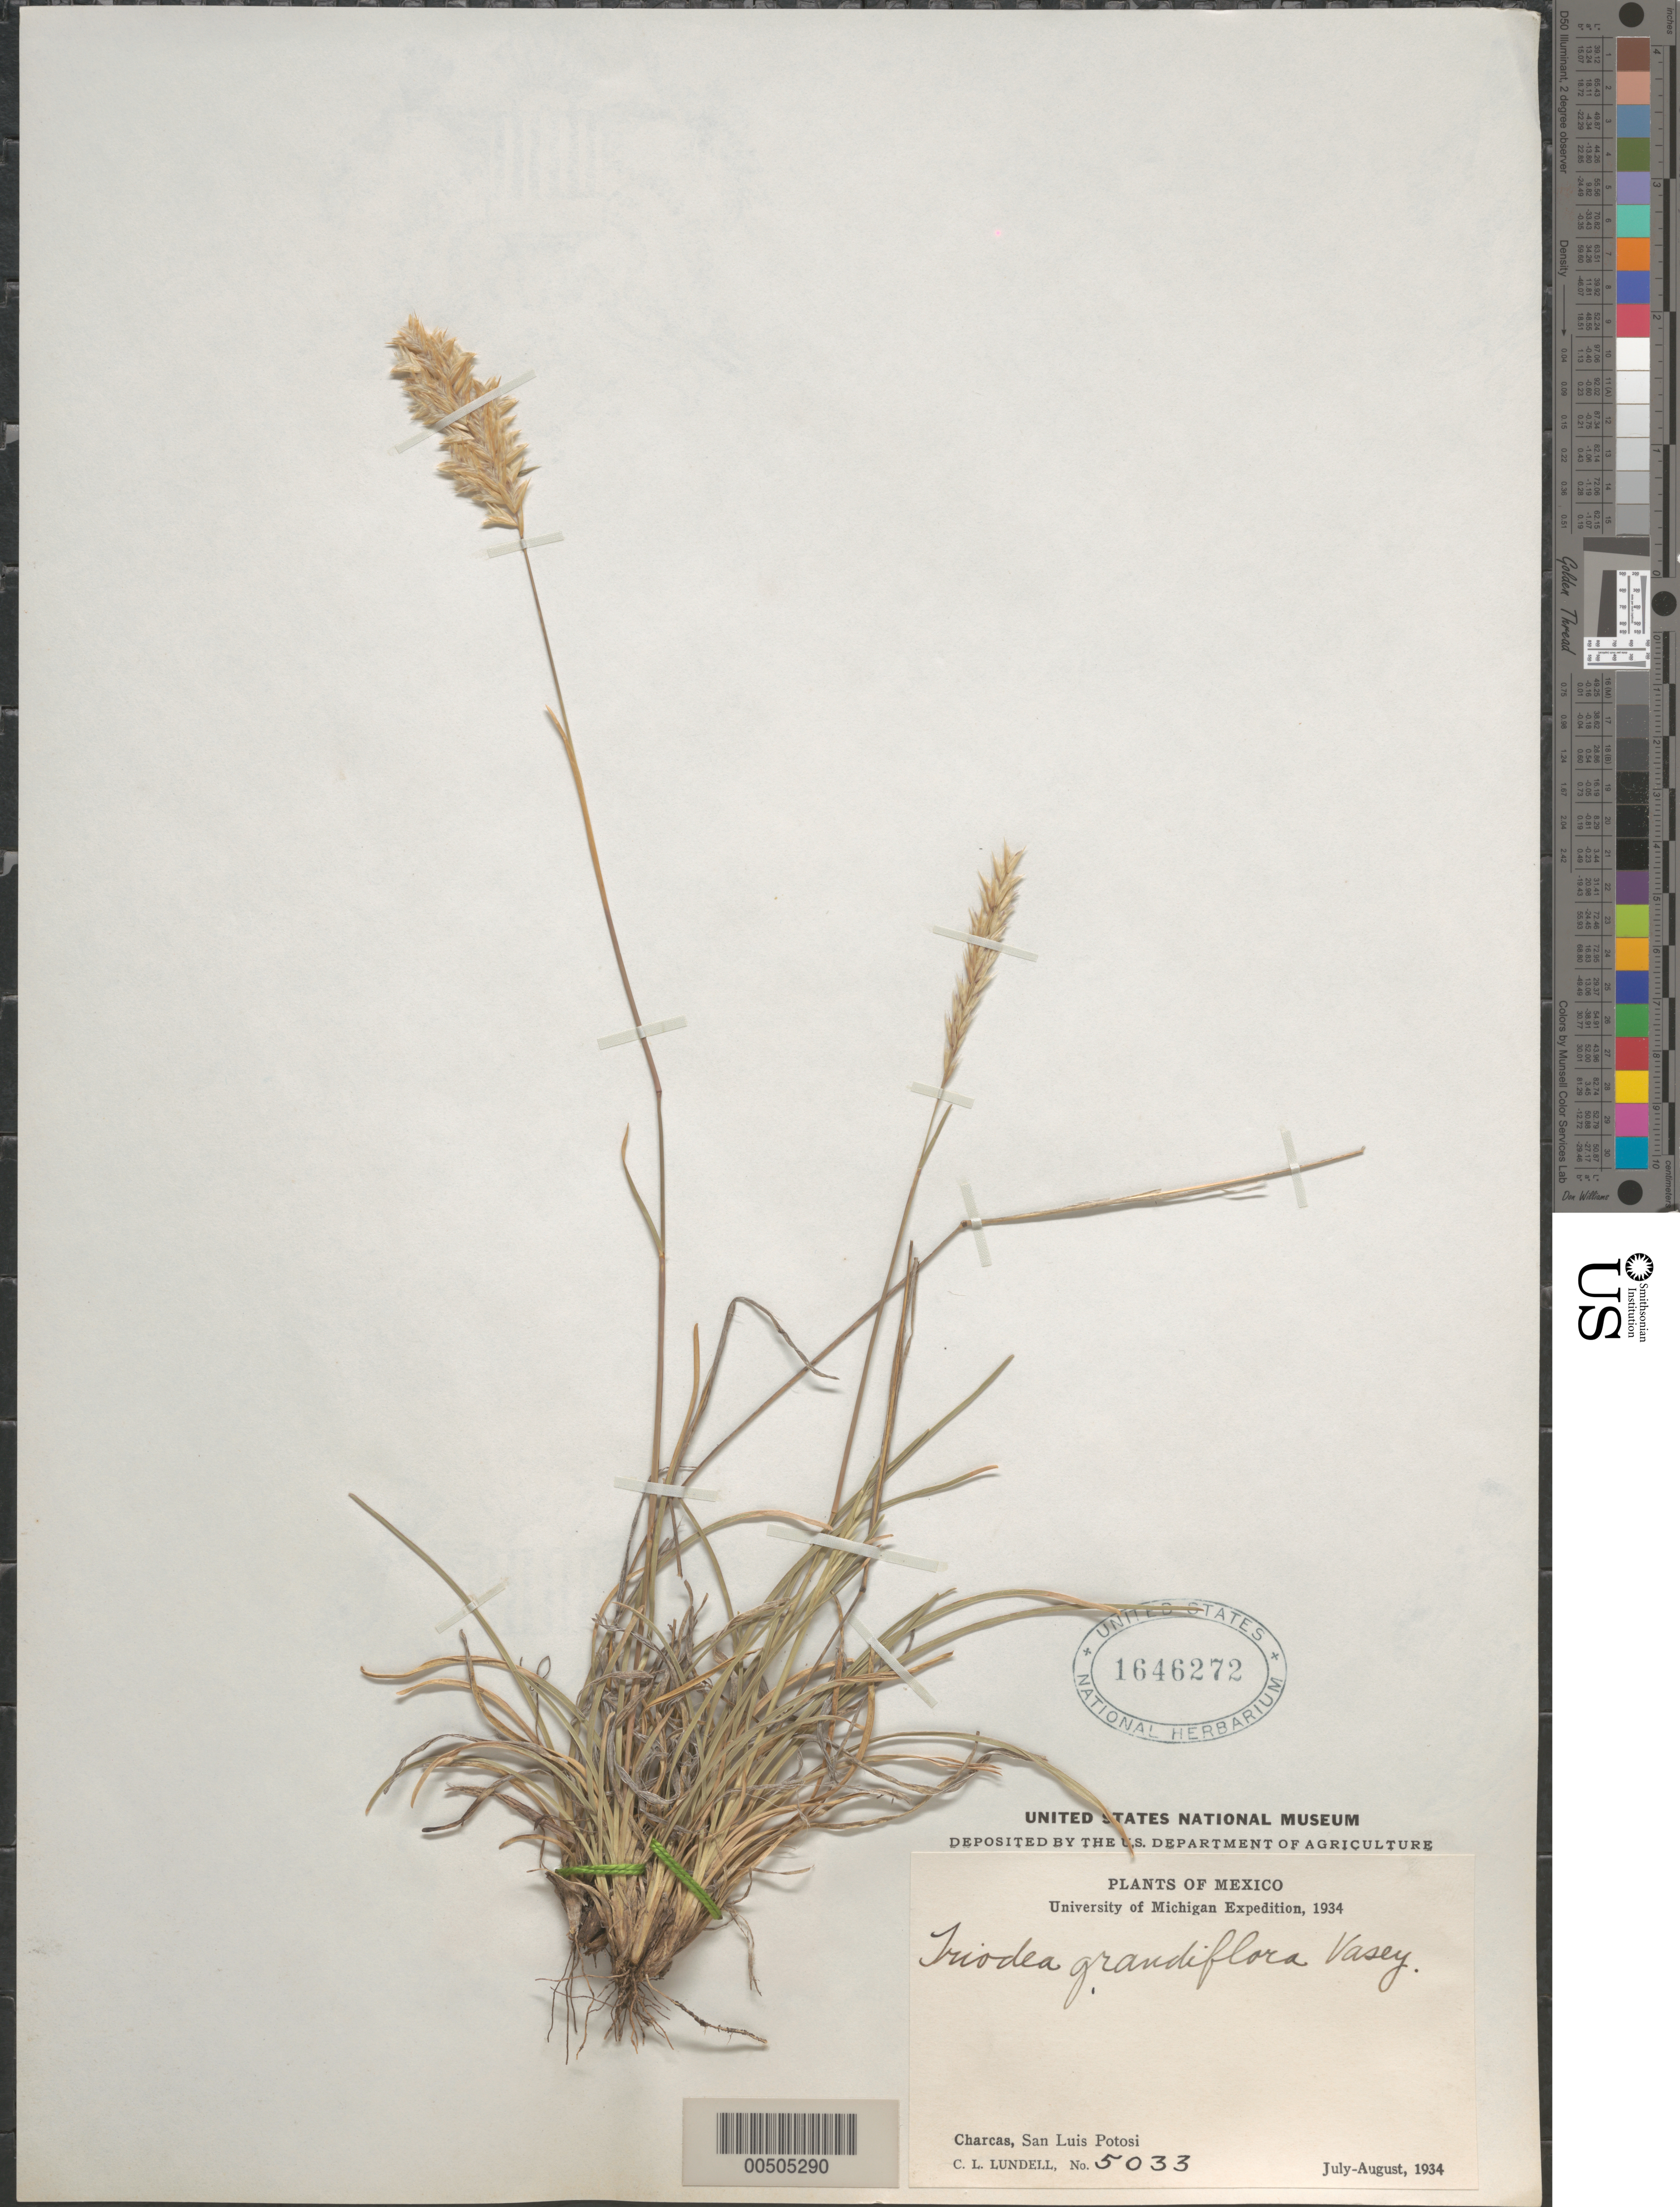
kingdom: Plantae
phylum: Tracheophyta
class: Liliopsida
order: Poales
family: Poaceae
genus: Erioneuron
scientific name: Erioneuron grandiflorum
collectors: C. L. Lundell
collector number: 5033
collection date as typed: Jul 1934 to Aug 1934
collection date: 1934-07/1934-08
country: Mexico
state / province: San Luis Potosi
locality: Charcas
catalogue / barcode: US 1646272